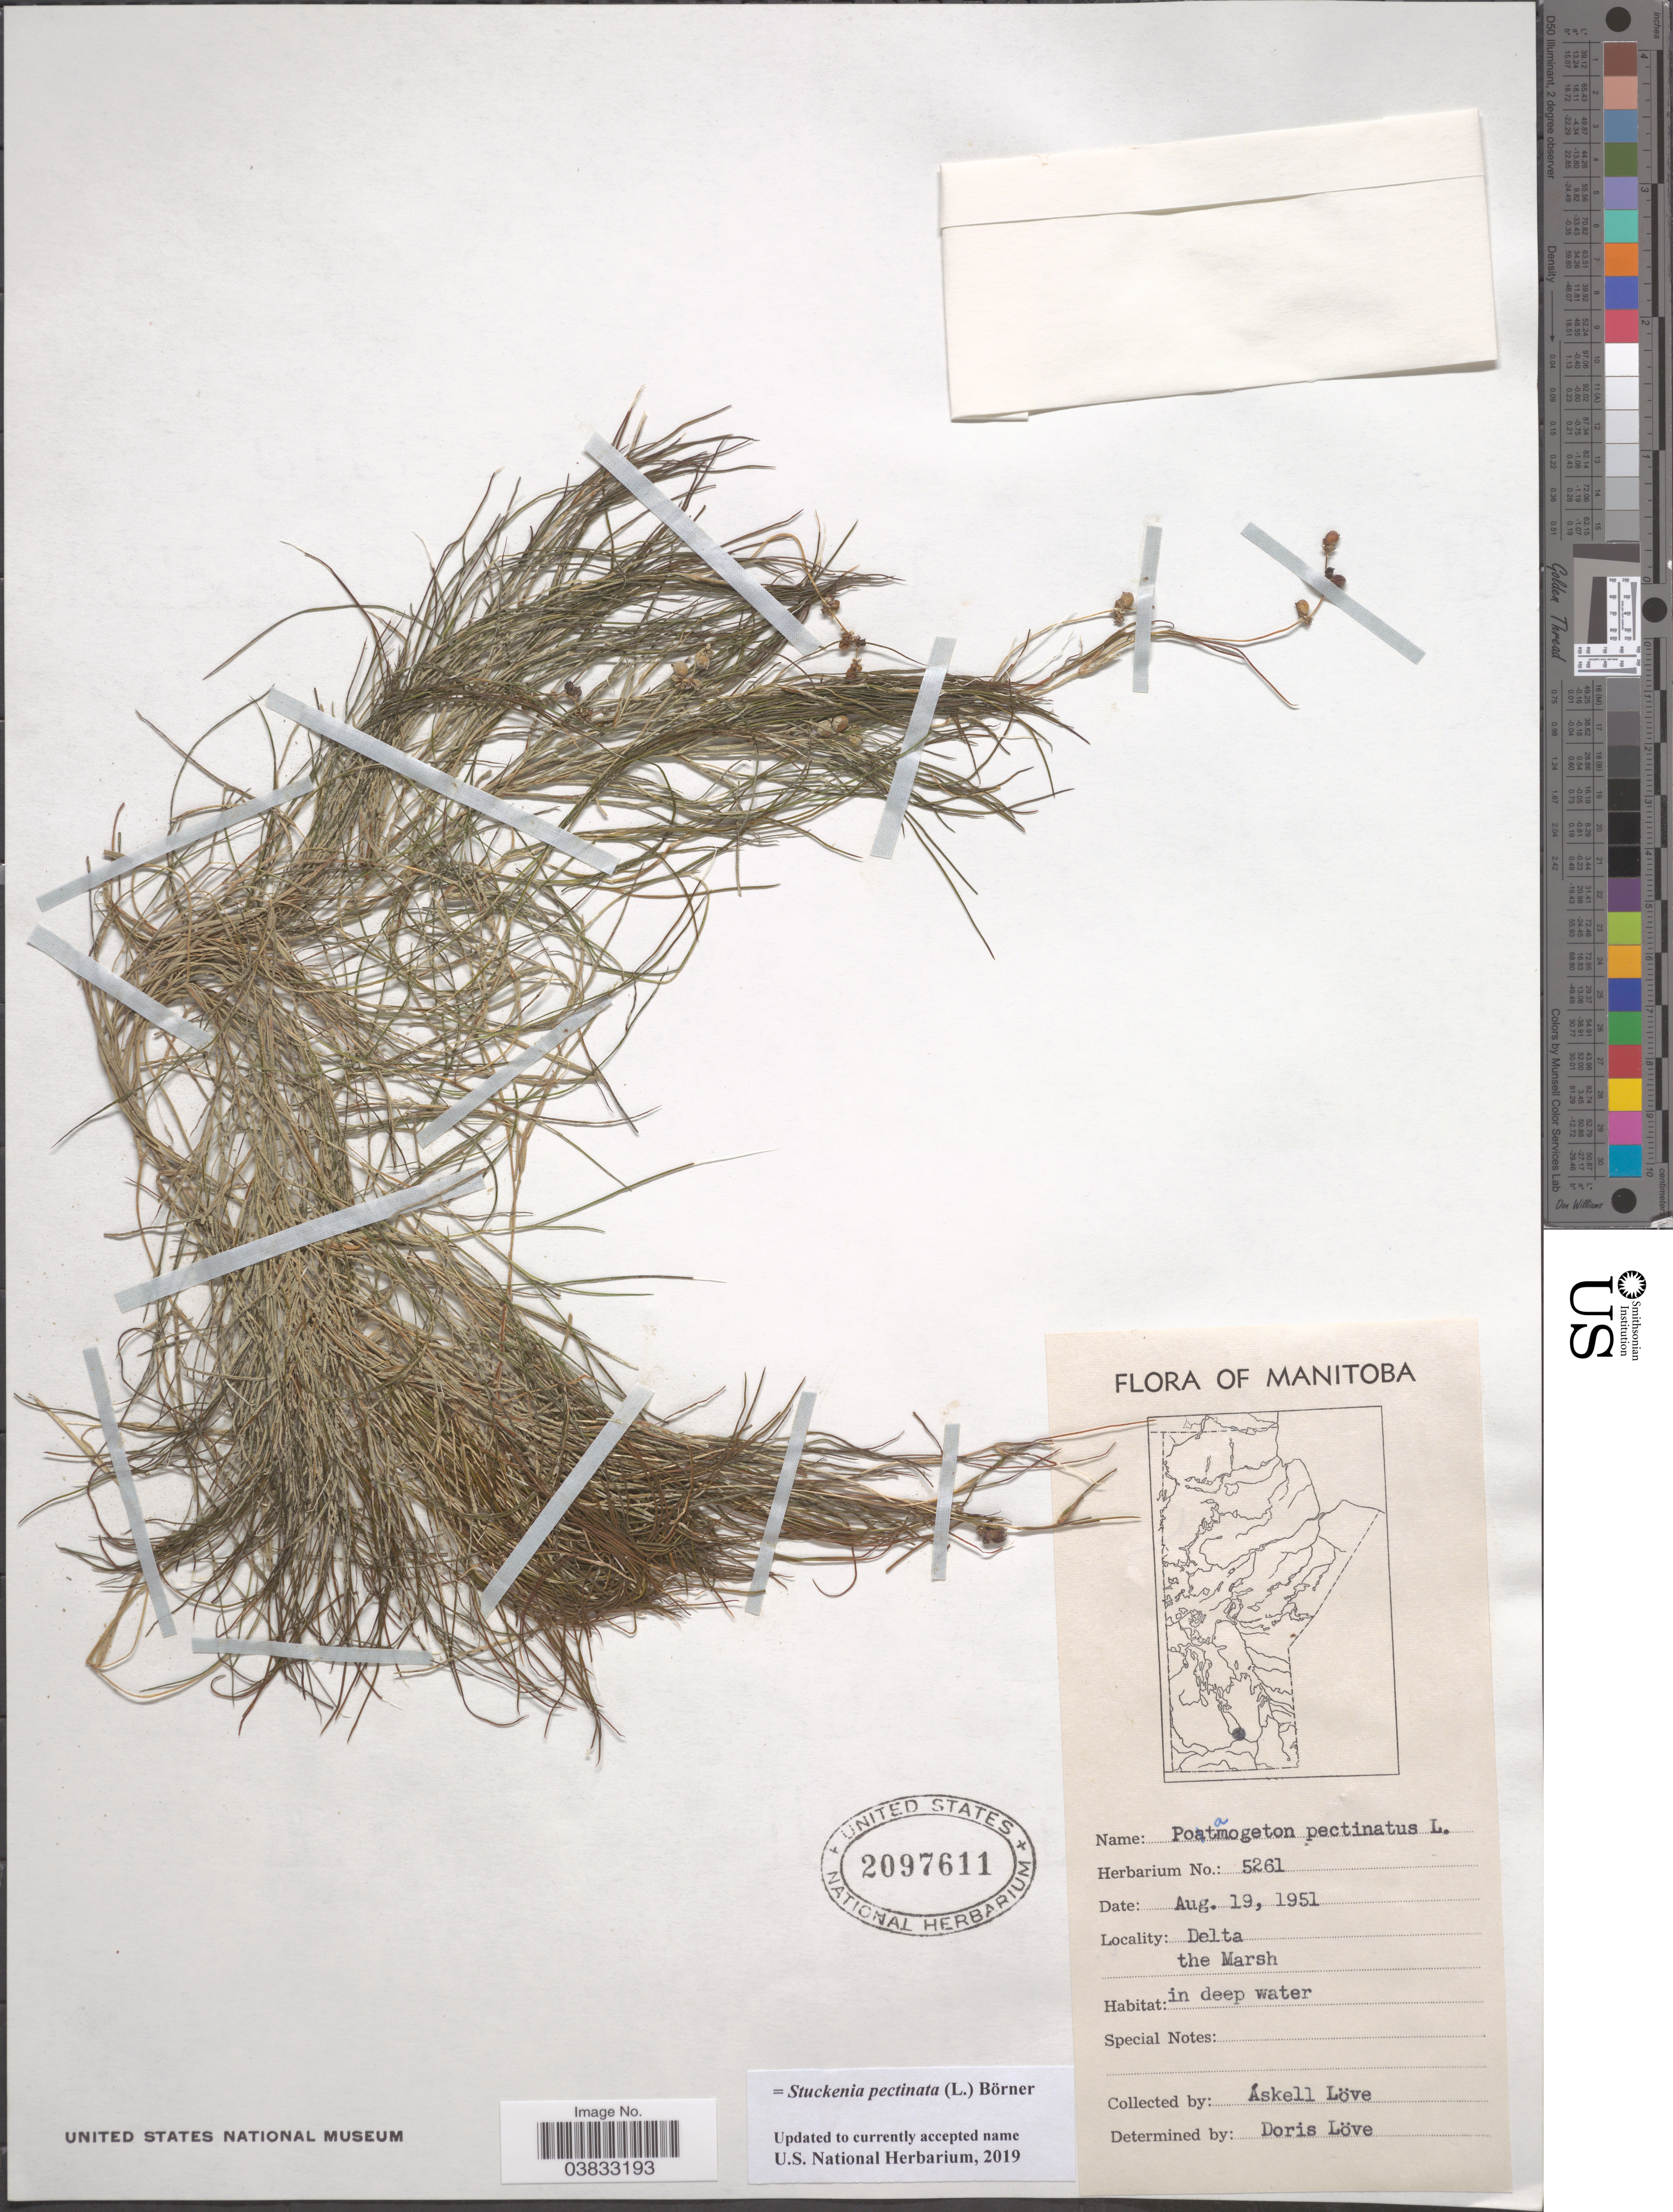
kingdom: Plantae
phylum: Tracheophyta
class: Liliopsida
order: Alismatales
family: Potamogetonaceae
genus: Stuckenia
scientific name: Stuckenia pectinata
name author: (L.) Börner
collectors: Á. Löve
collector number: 5261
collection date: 1951-08-19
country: Canada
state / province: Manitoba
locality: Delta the Marsh.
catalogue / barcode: US 2097611